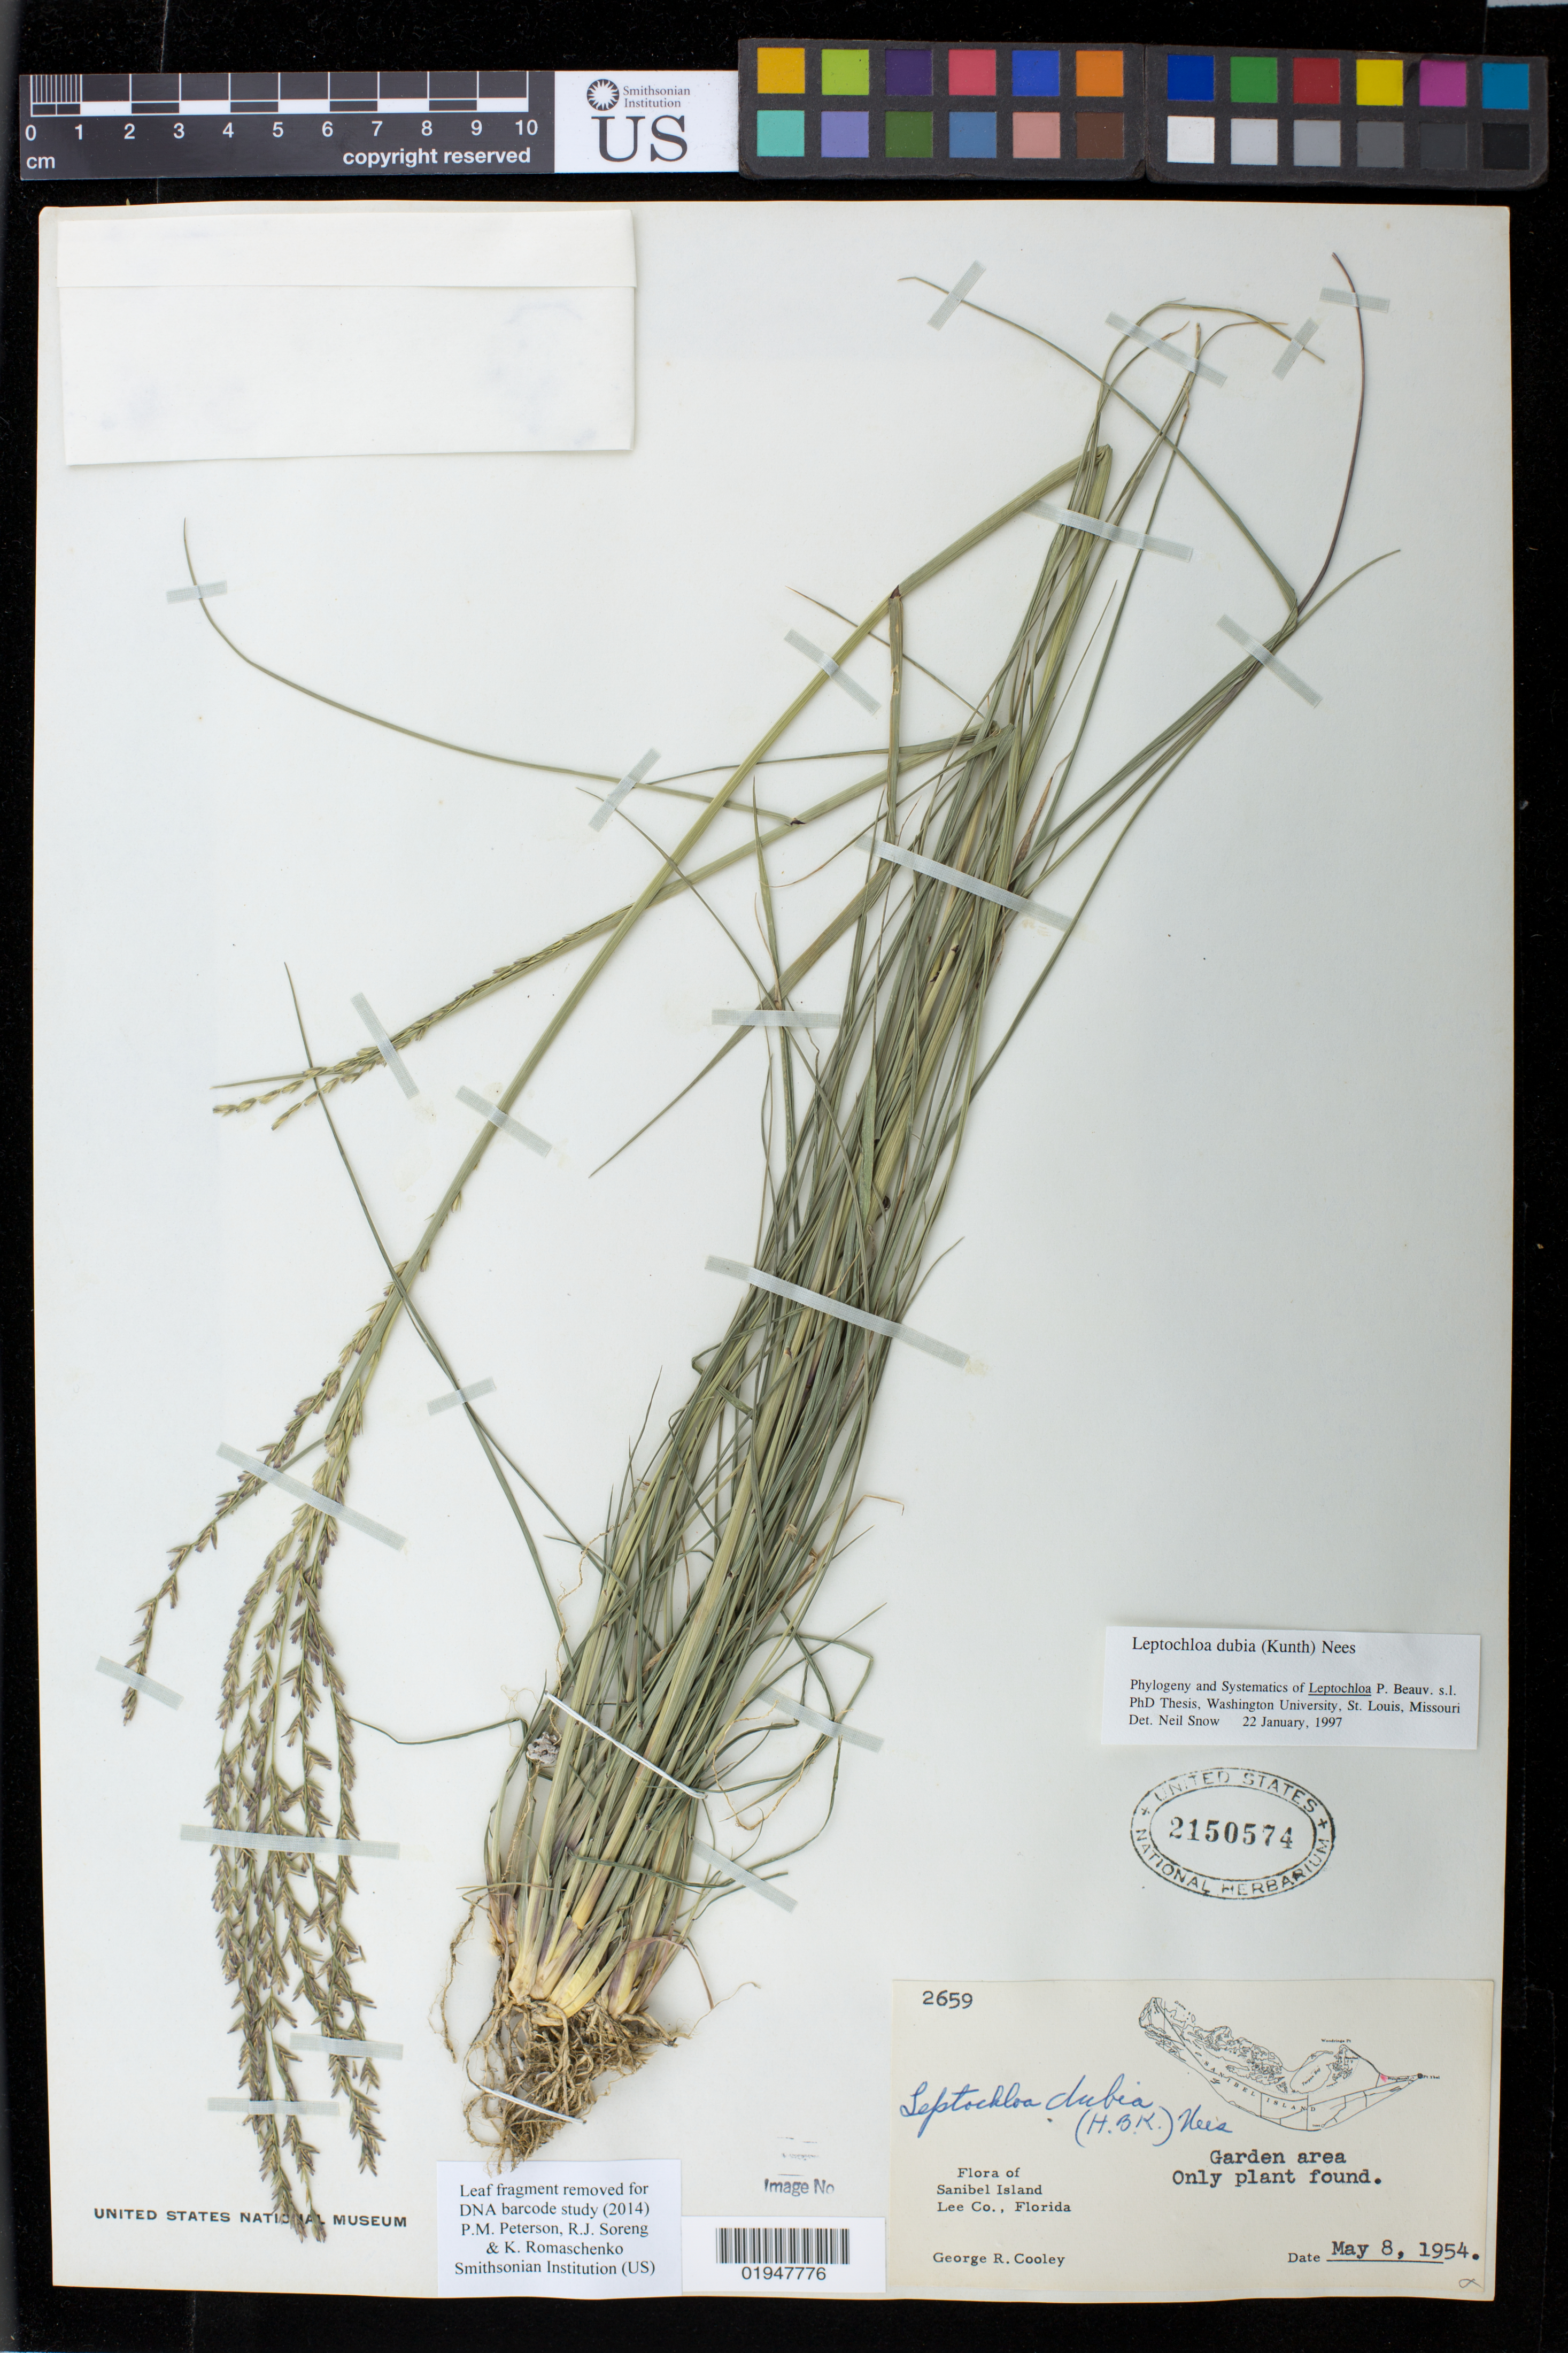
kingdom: Plantae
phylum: Tracheophyta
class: Liliopsida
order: Poales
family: Poaceae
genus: Leptochloa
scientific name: Leptochloa dubia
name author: (Kunth) Nees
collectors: G. R. Cooley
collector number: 2659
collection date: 1954-05-08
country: United States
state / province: Florida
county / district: Lee County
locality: Sanibel Island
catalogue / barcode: US 2150574